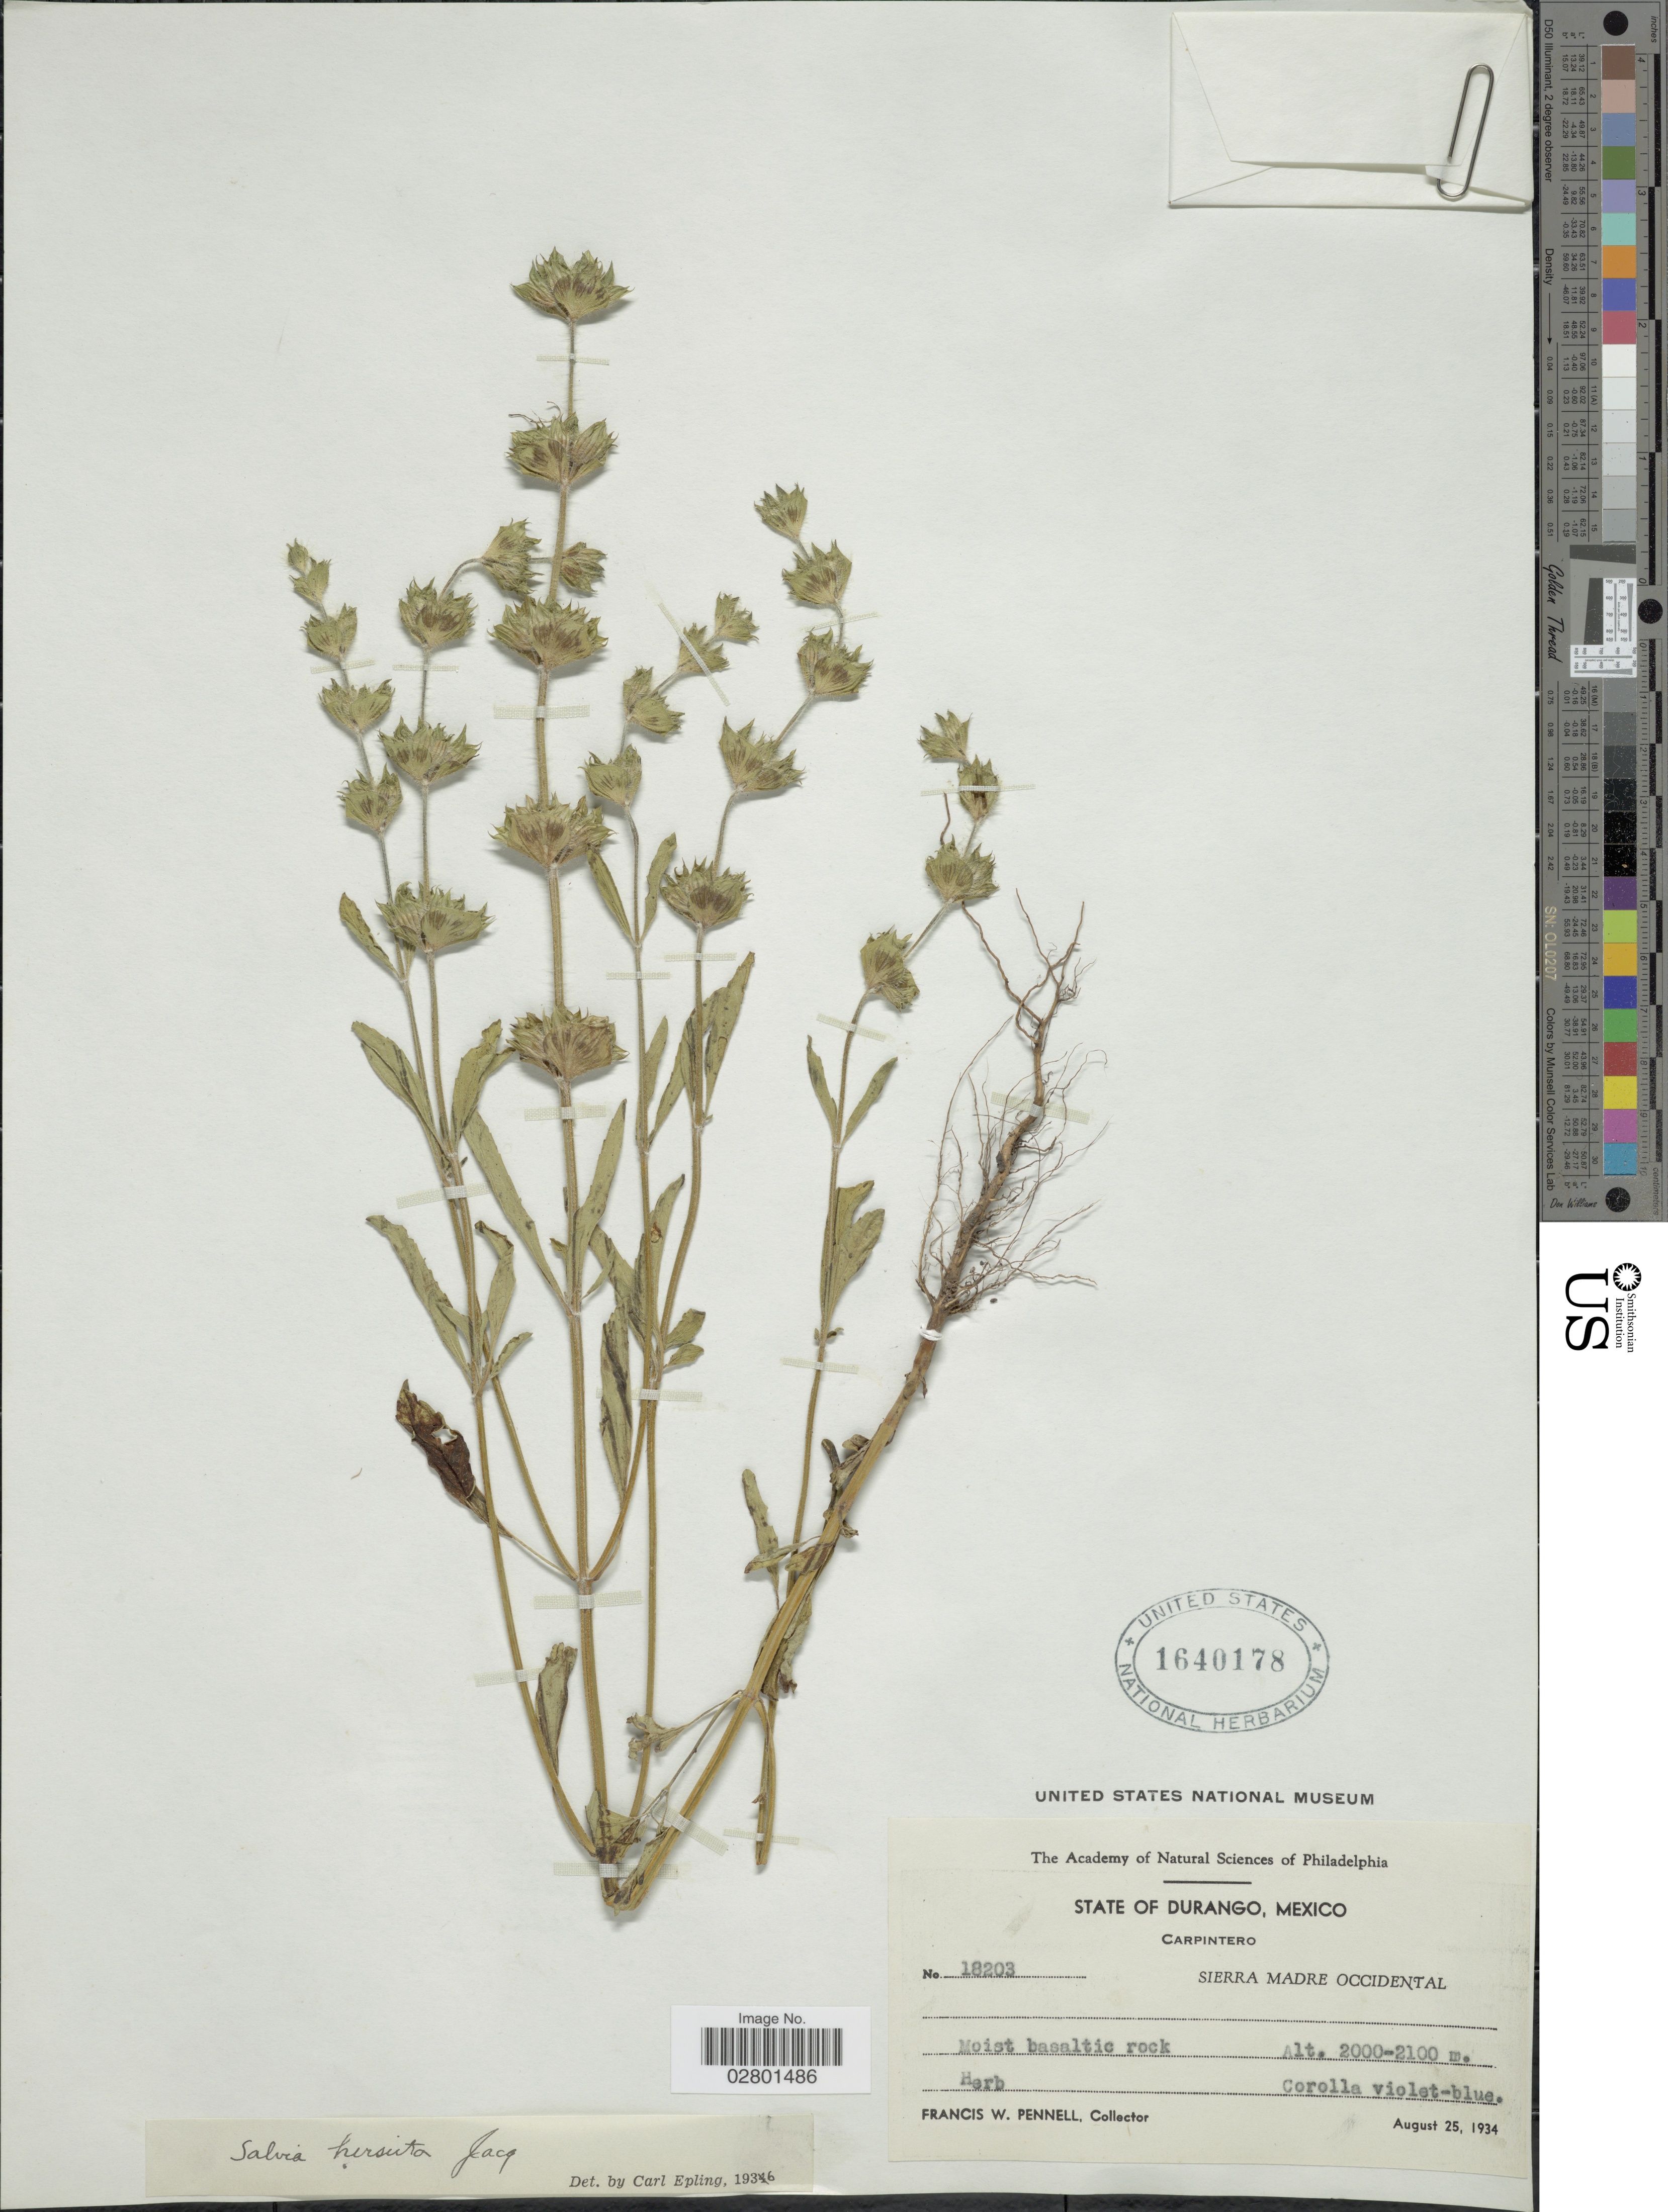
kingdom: Plantae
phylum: Tracheophyta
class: Magnoliopsida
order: Lamiales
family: Lamiaceae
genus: Salvia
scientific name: Salvia hirsuta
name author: Jacq.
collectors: F. W. Pennell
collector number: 18203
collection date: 1934-08-25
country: Mexico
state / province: Durango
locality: Caprintero, Sierra Madre Occidental.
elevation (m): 2000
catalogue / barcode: US 1640178